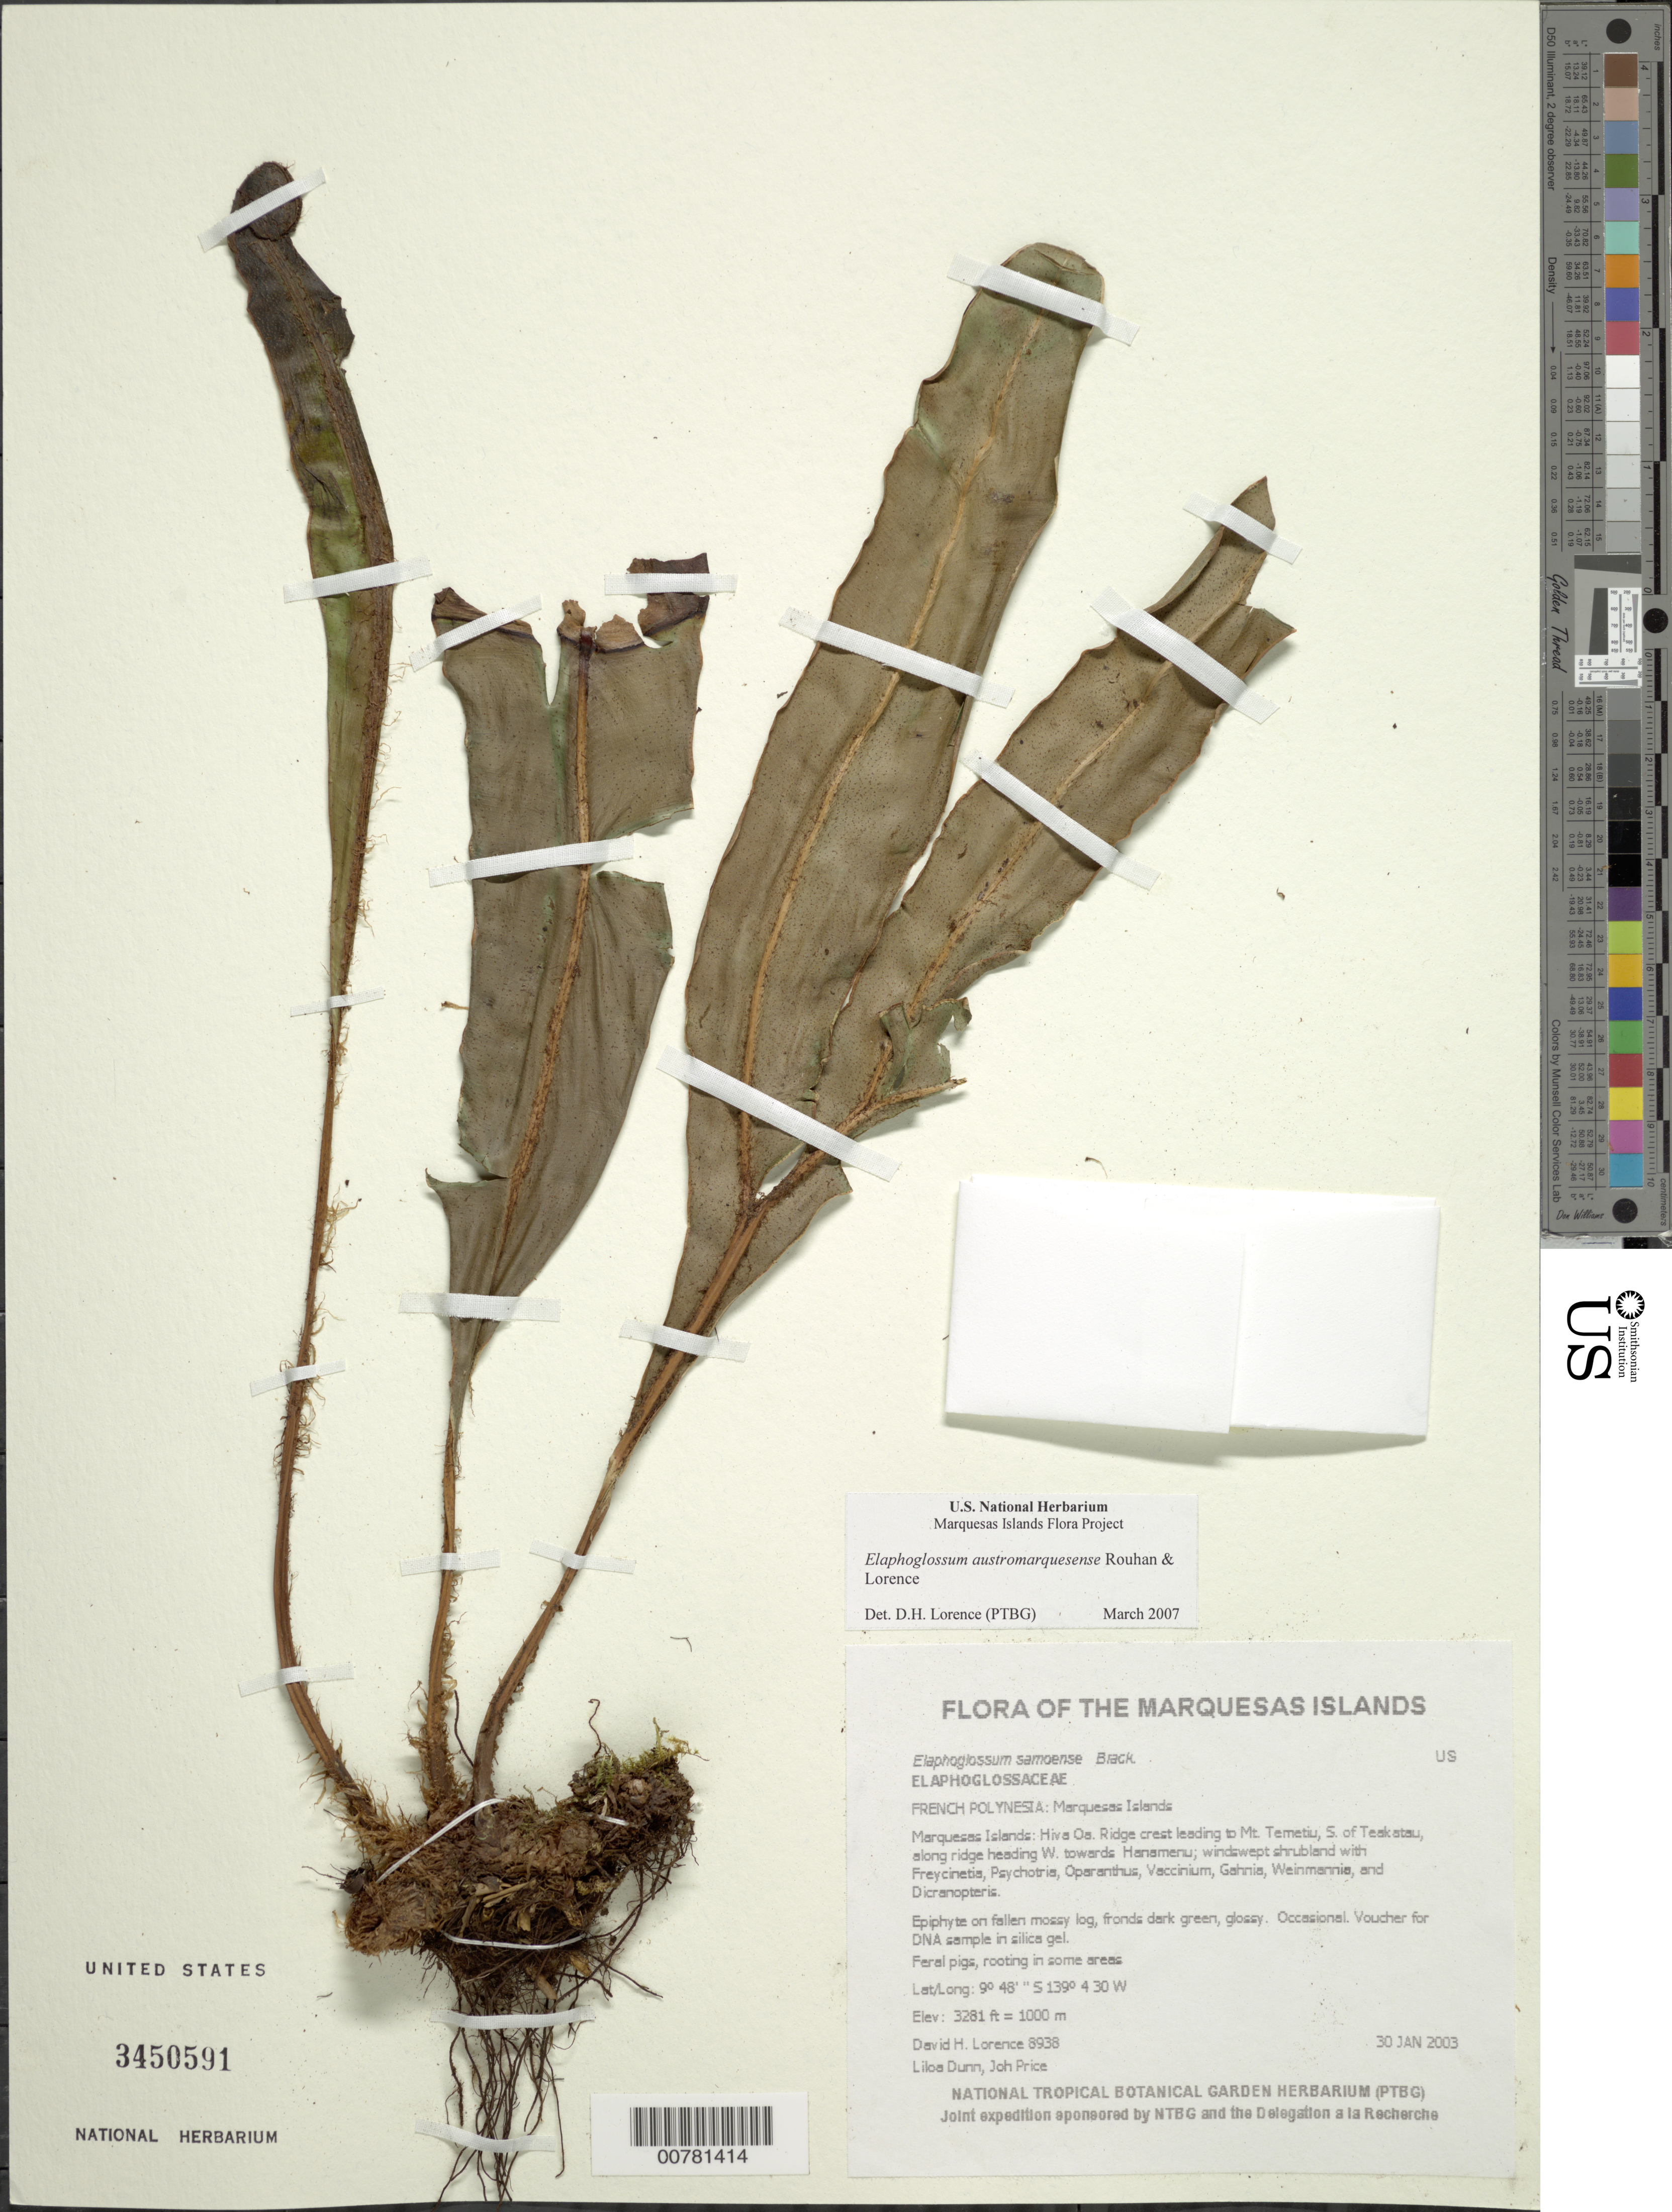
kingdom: Plantae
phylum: Tracheophyta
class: Polypodiopsida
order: Polypodiales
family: Dryopteridaceae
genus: Elaphoglossum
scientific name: Elaphoglossum austromarquesense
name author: Rouhan & Lorence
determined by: Lorence, David H., (PTBG), National Tropical Botanical Garden (UNITED STATES)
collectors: D. Lorence, L. Dunn & J. Price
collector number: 8938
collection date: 2003-01-30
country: French Polynesia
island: Hiva Oa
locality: Ridge crest leading to Mt. Temetiu, S. of Teakatau, along ridge heading W. towards Hanamenu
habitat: Windswept shrubland; occasional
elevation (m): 1000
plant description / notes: Feral pigs, rooting in some areas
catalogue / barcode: US 3450591